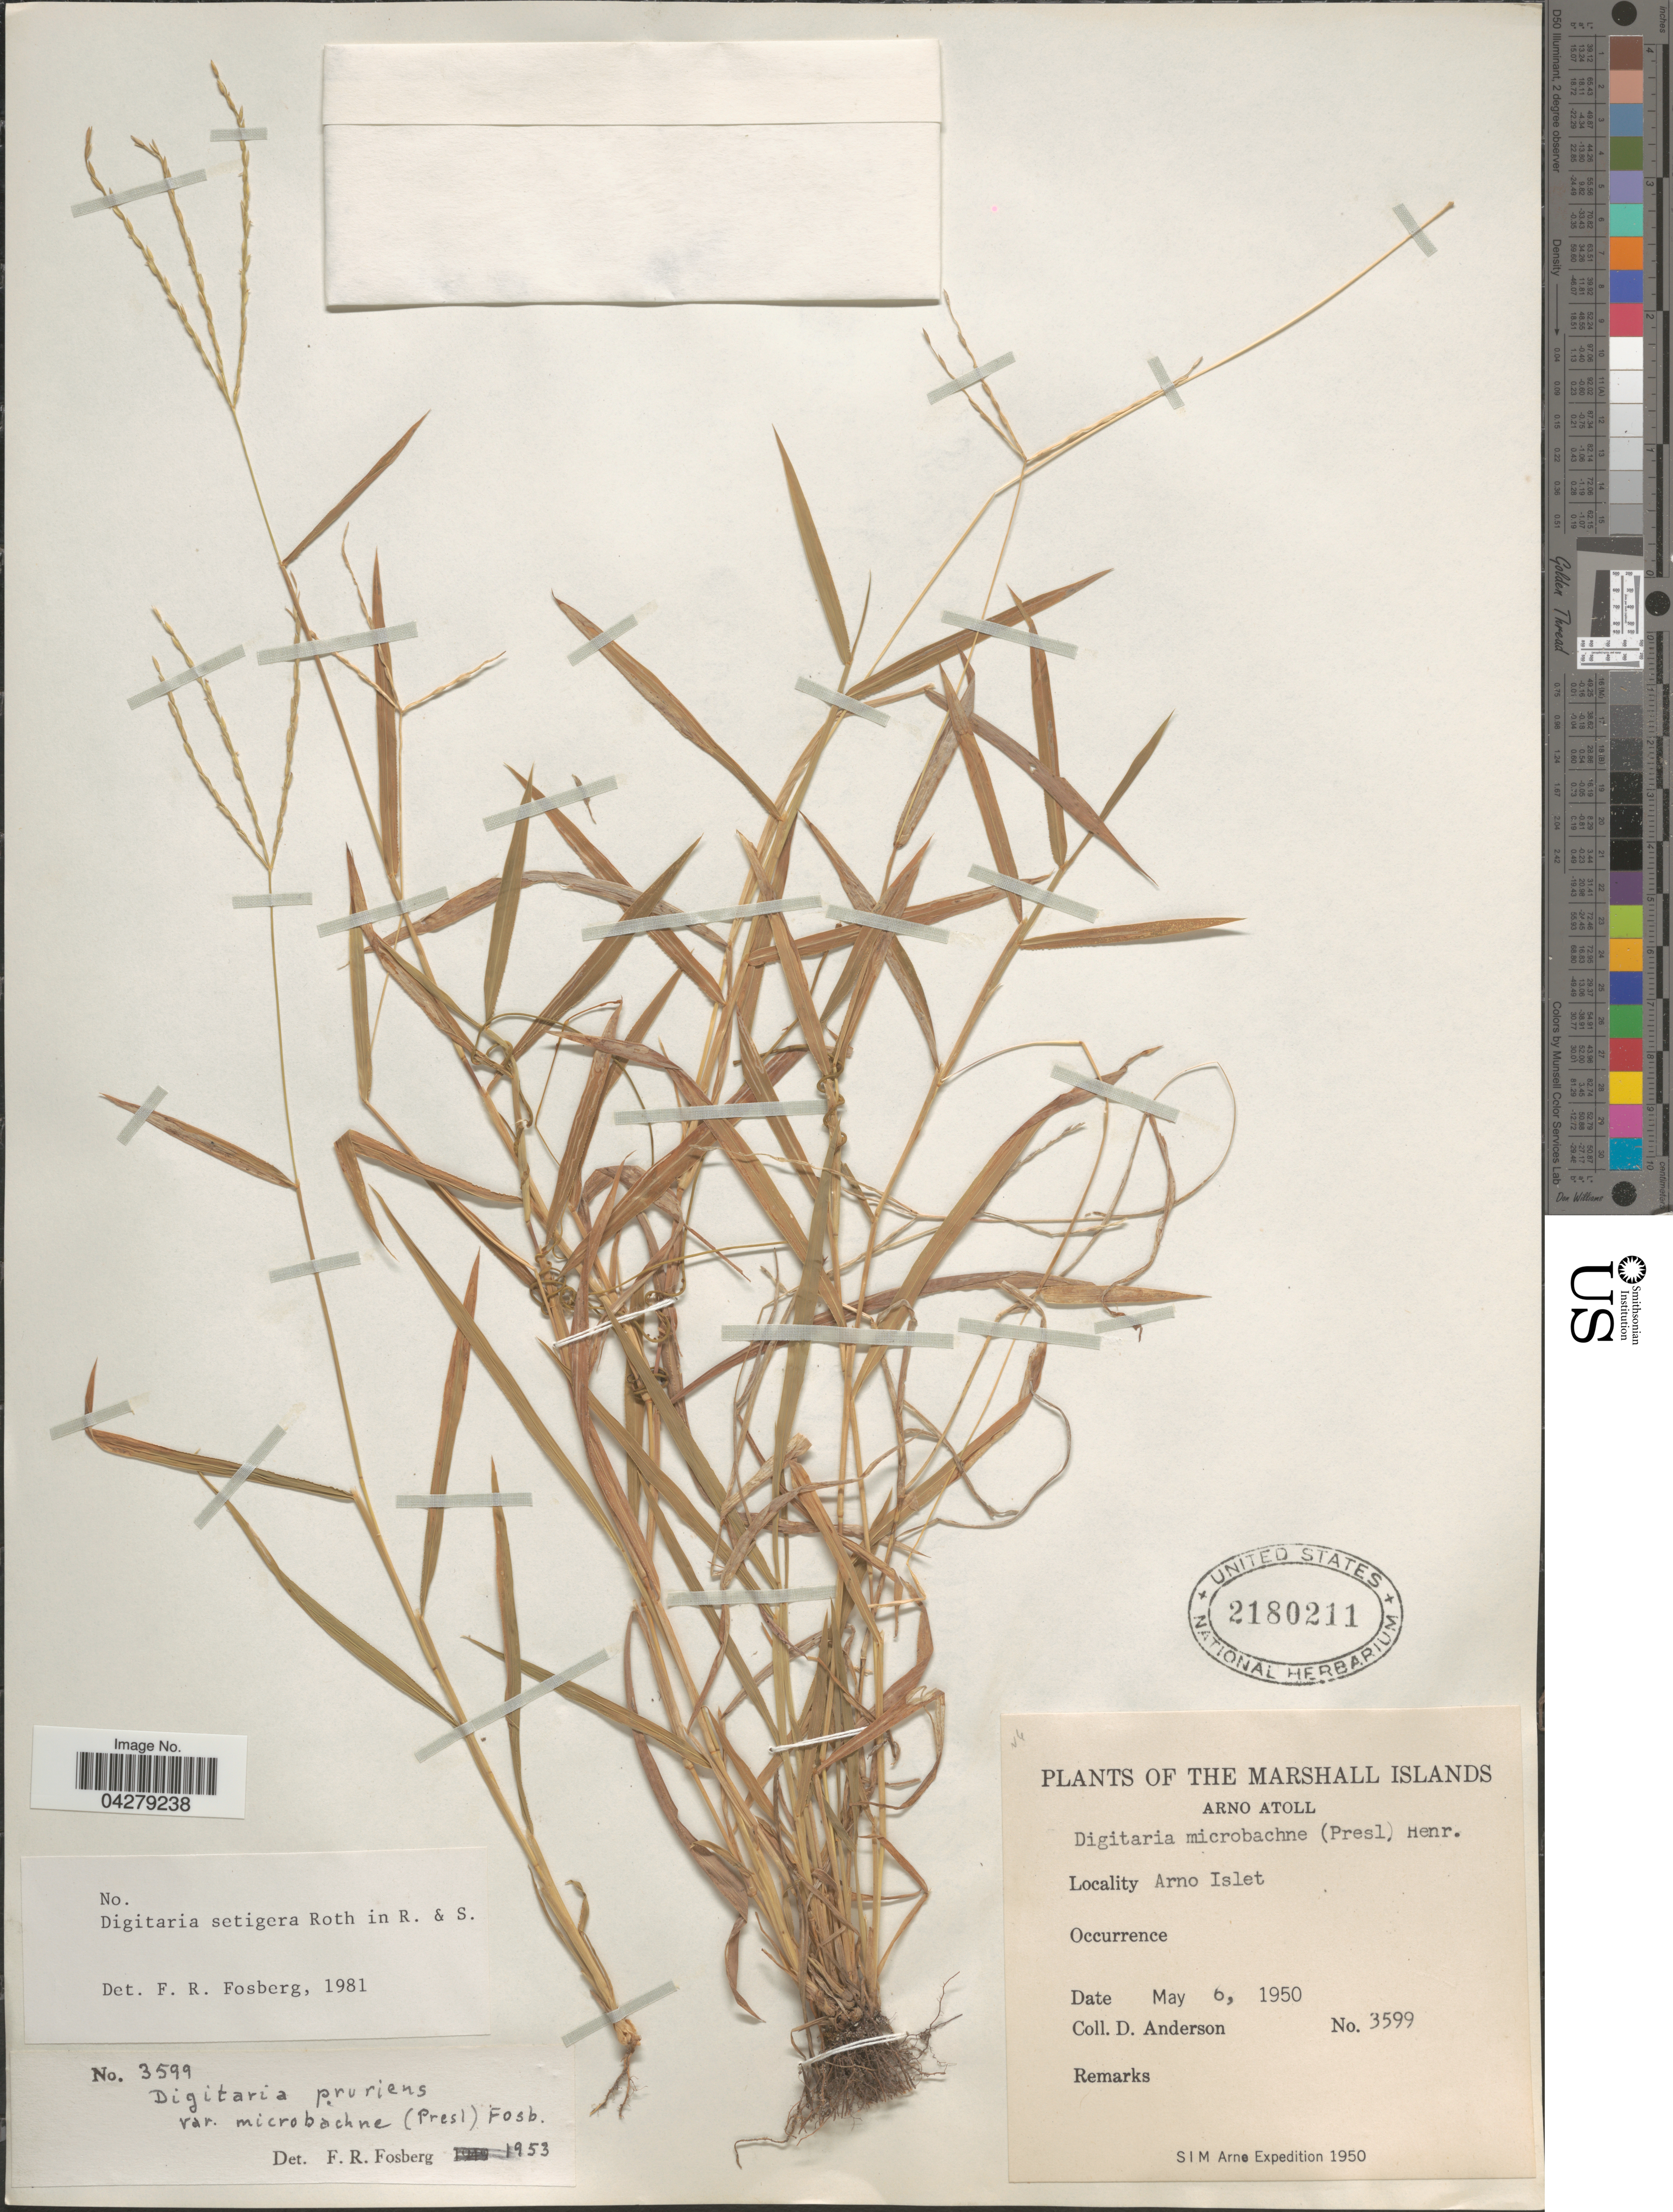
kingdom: Plantae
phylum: Tracheophyta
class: Liliopsida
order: Poales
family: Poaceae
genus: Digitaria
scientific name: Digitaria setigera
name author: Roth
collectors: D. Anderson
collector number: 3599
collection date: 1950-05-06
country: Marshall Islands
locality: Arno Atoll. Arno Islet. S I M Arno Expedition 1950.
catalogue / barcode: US 2180211